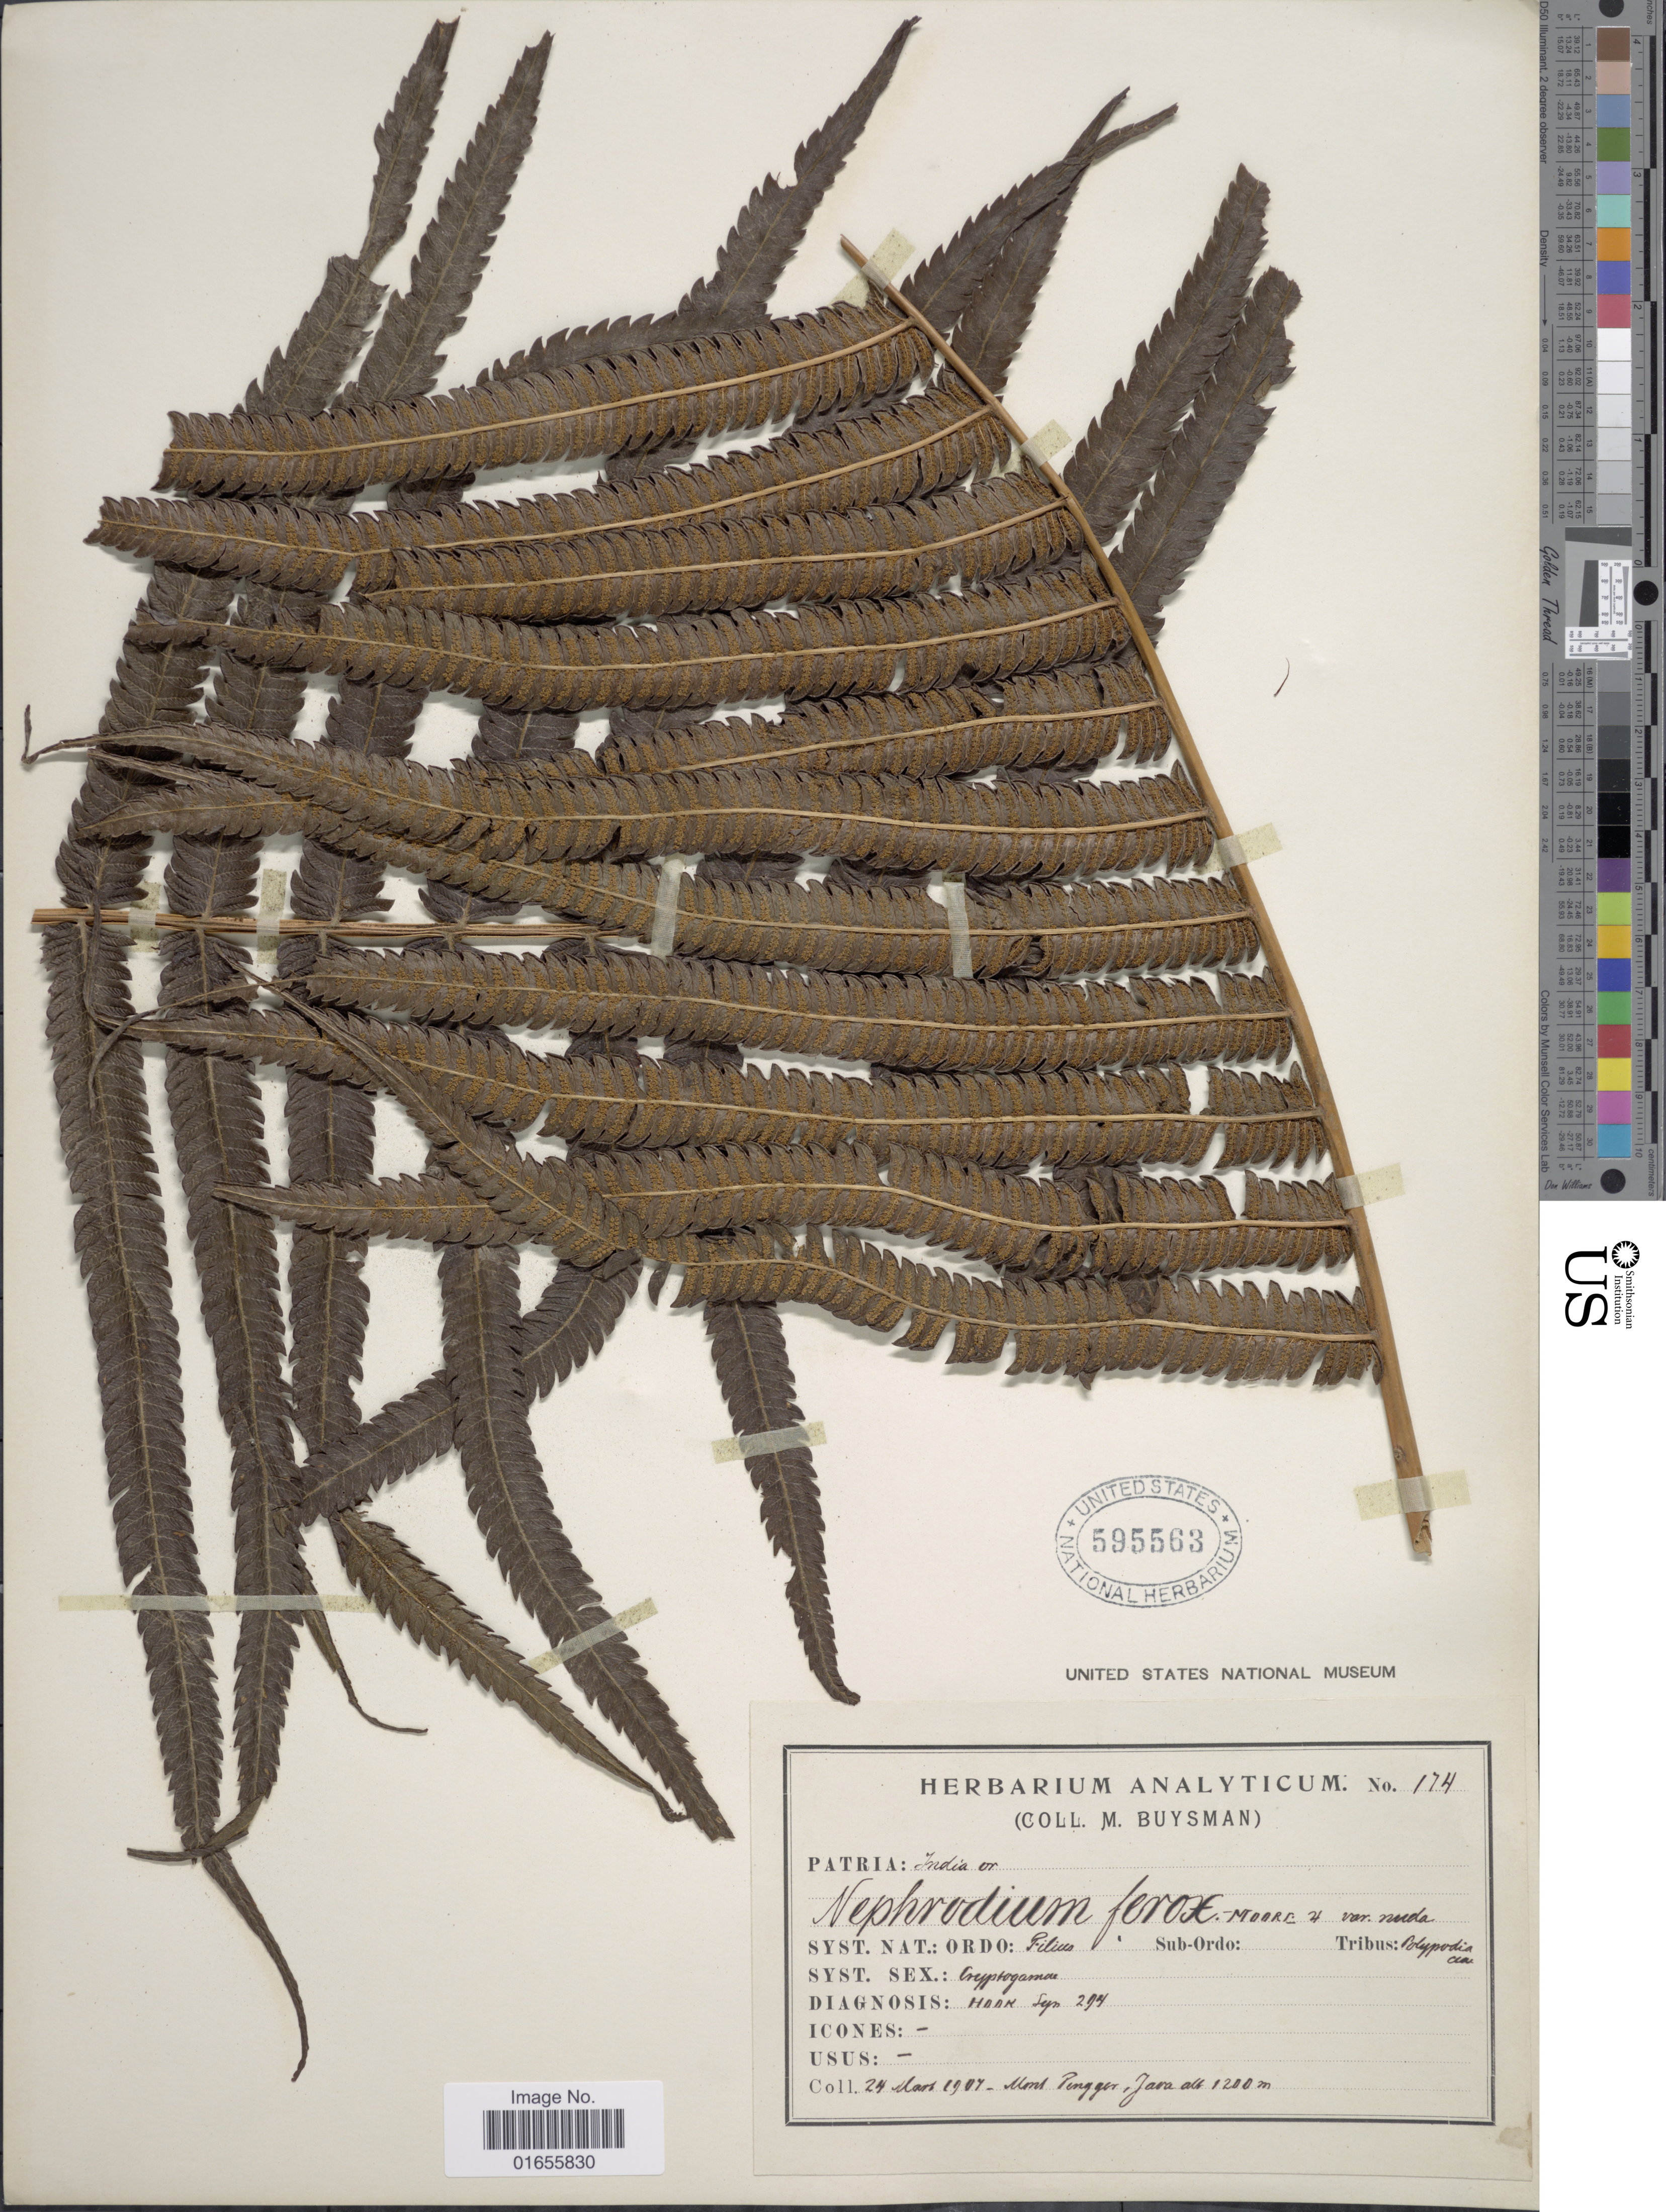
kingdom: Plantae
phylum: Tracheophyta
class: Polypodiopsida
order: Polypodiales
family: Thelypteridaceae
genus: Chingia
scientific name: Chingia ferox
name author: (Blume) Holttum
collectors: M. Buysman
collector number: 174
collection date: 1907-03-24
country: Indonesia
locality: Mont Tennger, Java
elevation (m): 1200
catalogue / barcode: US 595563